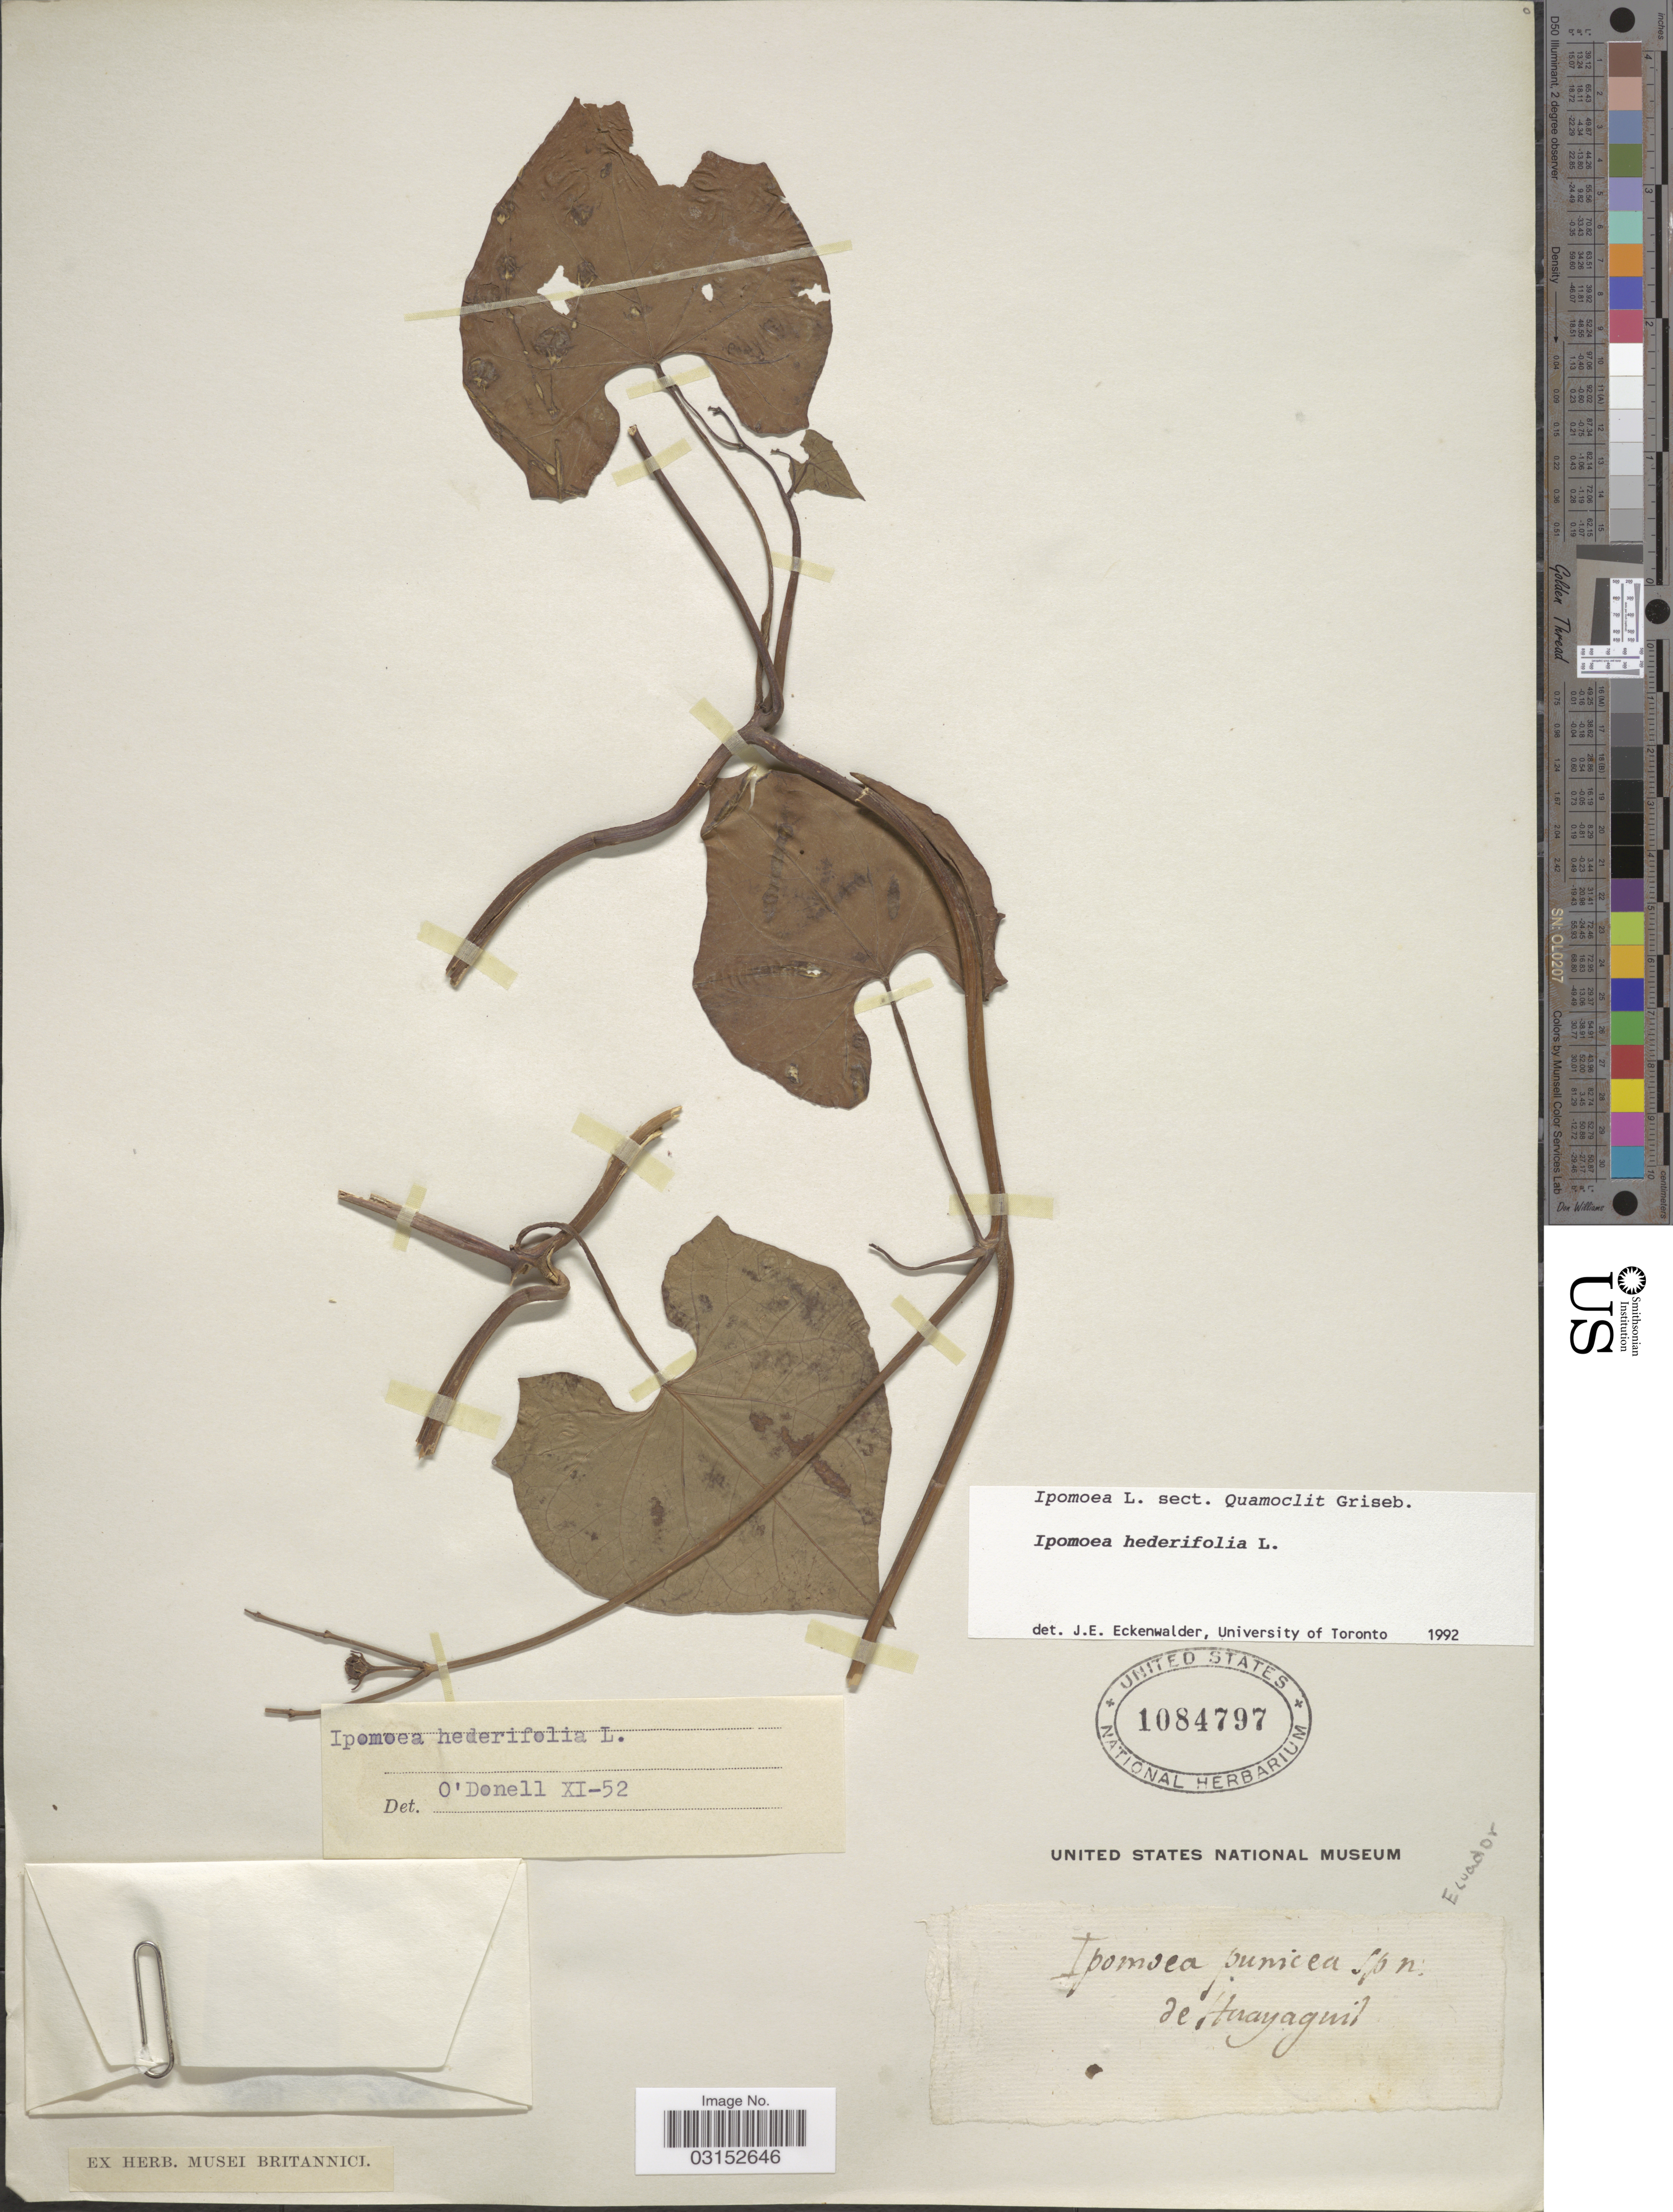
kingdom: Plantae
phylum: Tracheophyta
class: Magnoliopsida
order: Solanales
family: Convolvulaceae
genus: Ipomoea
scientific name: Ipomoea hederifolia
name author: L.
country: Ecuador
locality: De Huayaguil.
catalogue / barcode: US 1084797